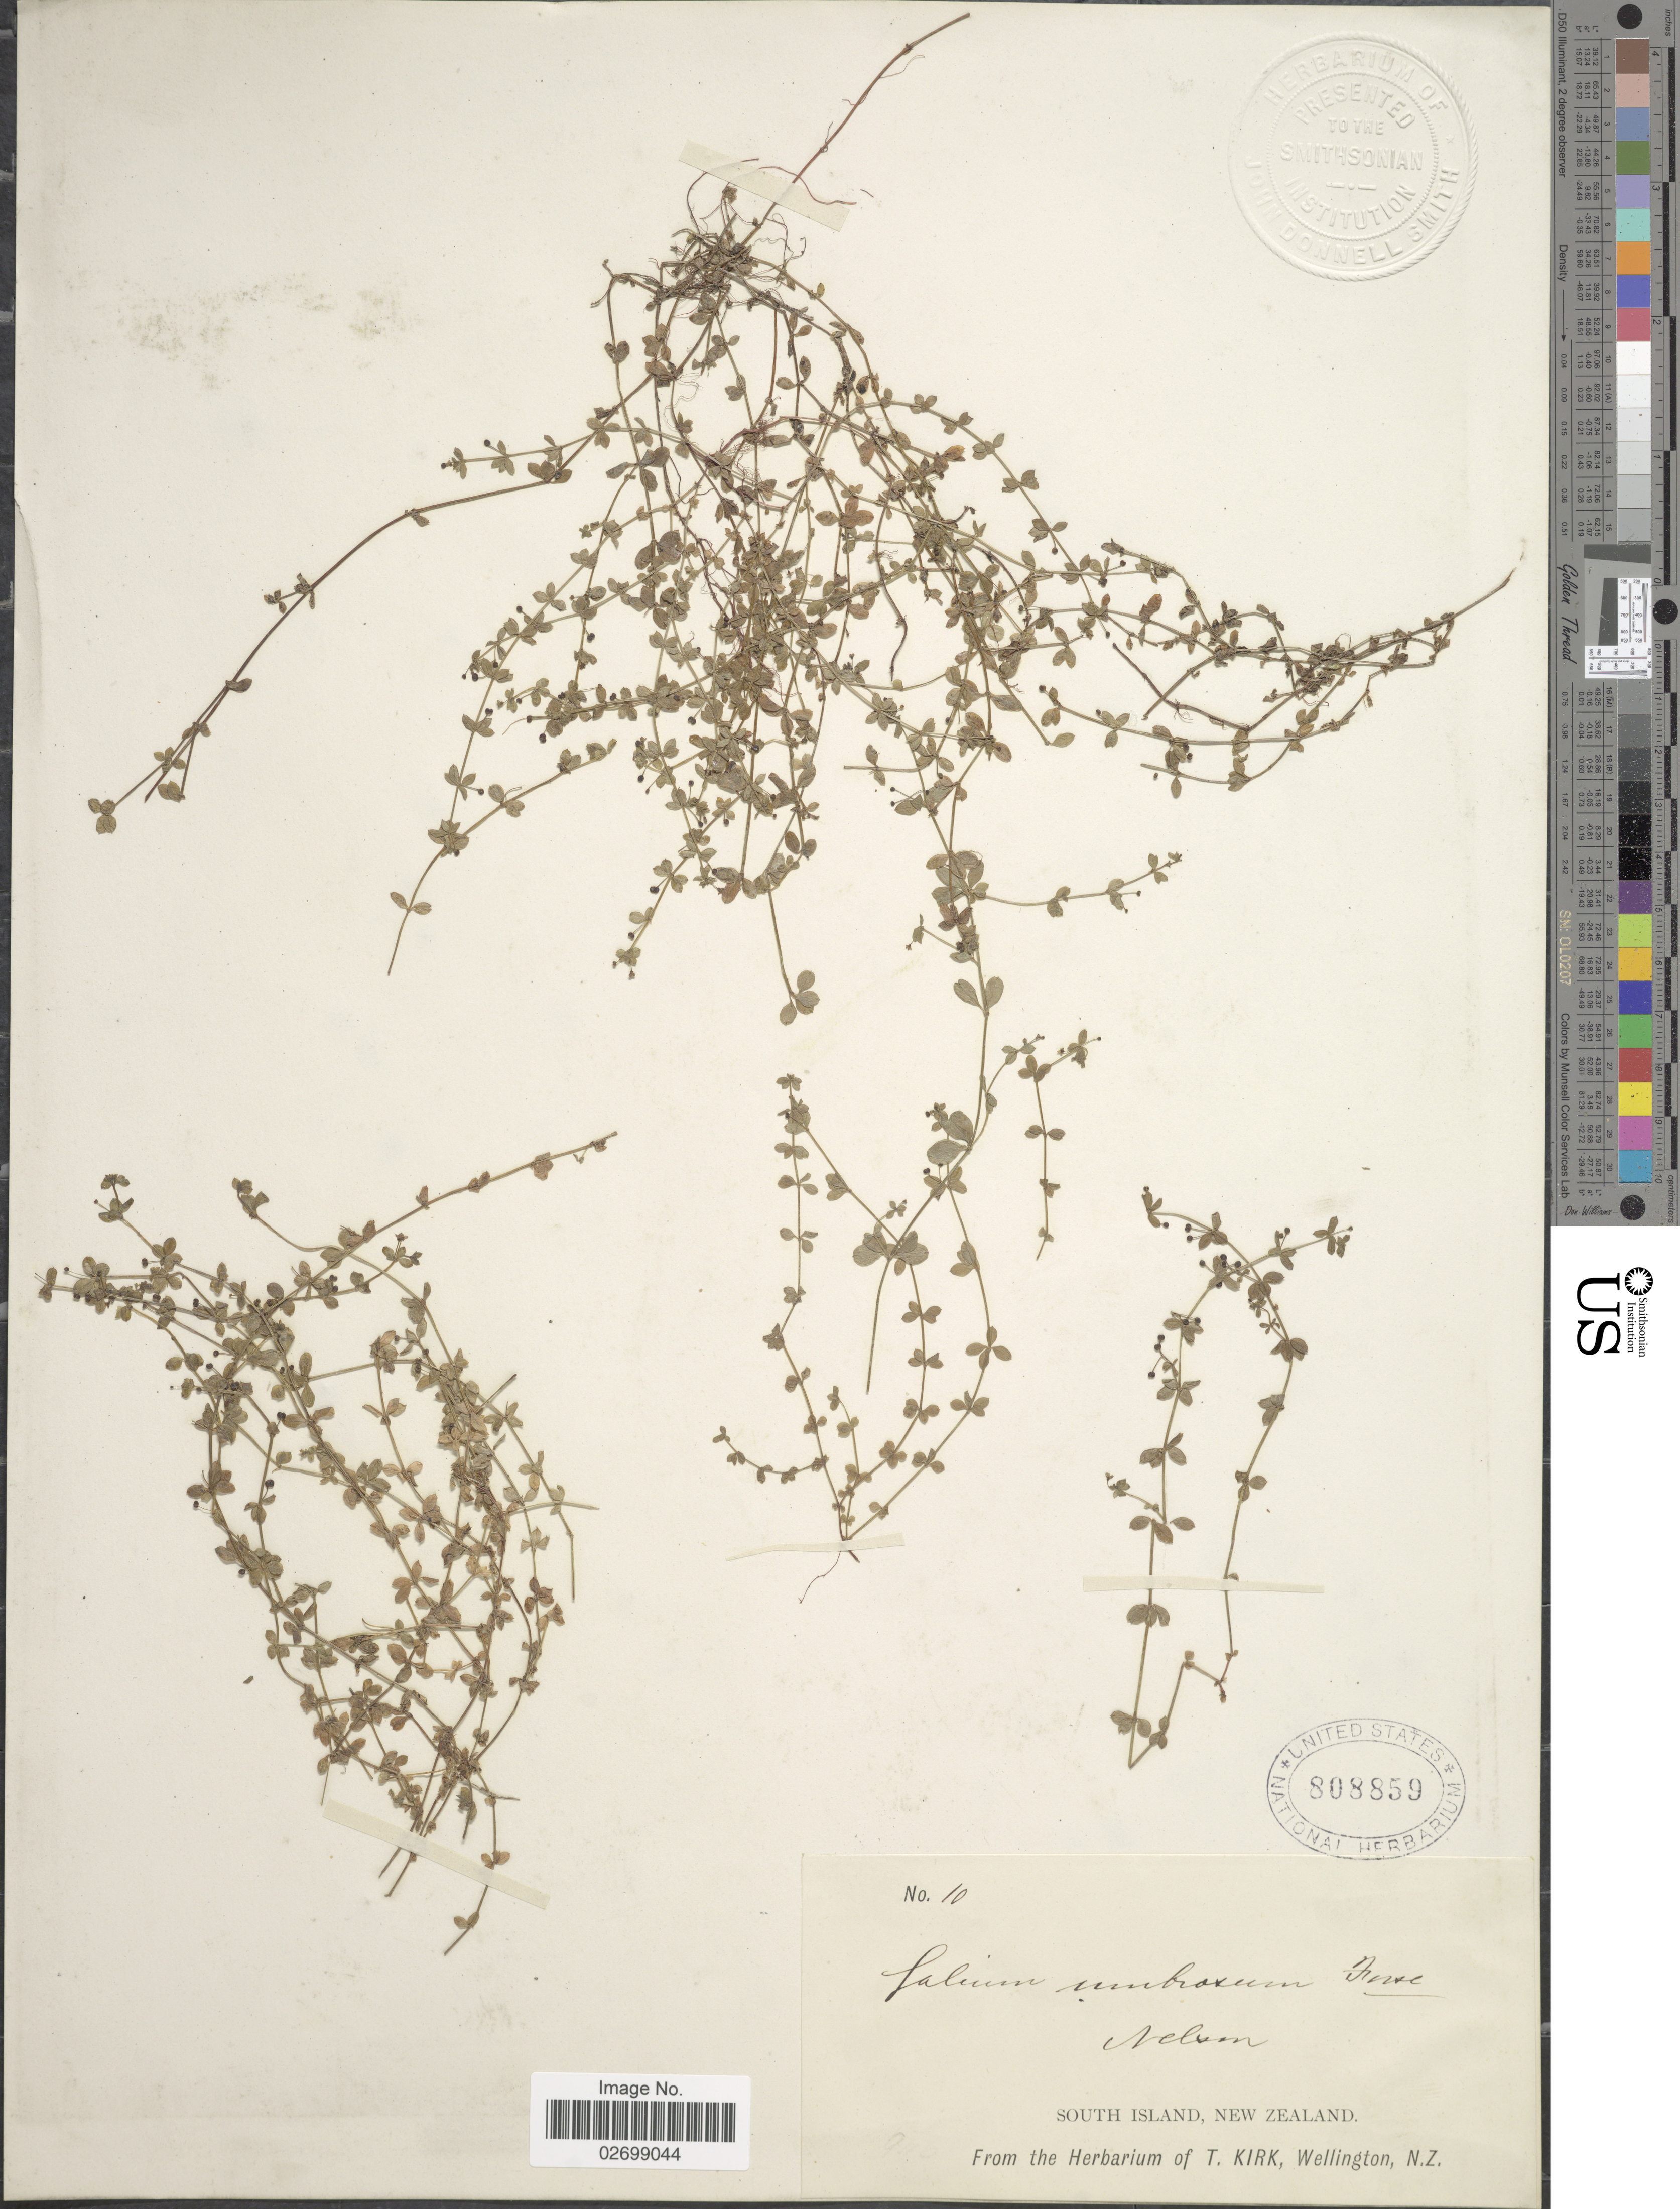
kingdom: Plantae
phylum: Tracheophyta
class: Magnoliopsida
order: Gentianales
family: Rubiaceae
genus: Galium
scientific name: Galium umbrosum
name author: G. Forst. ex Hook. f.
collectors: ex Herb. T. Kirk, Wellington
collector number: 10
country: New Zealand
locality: South Island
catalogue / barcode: US 808859